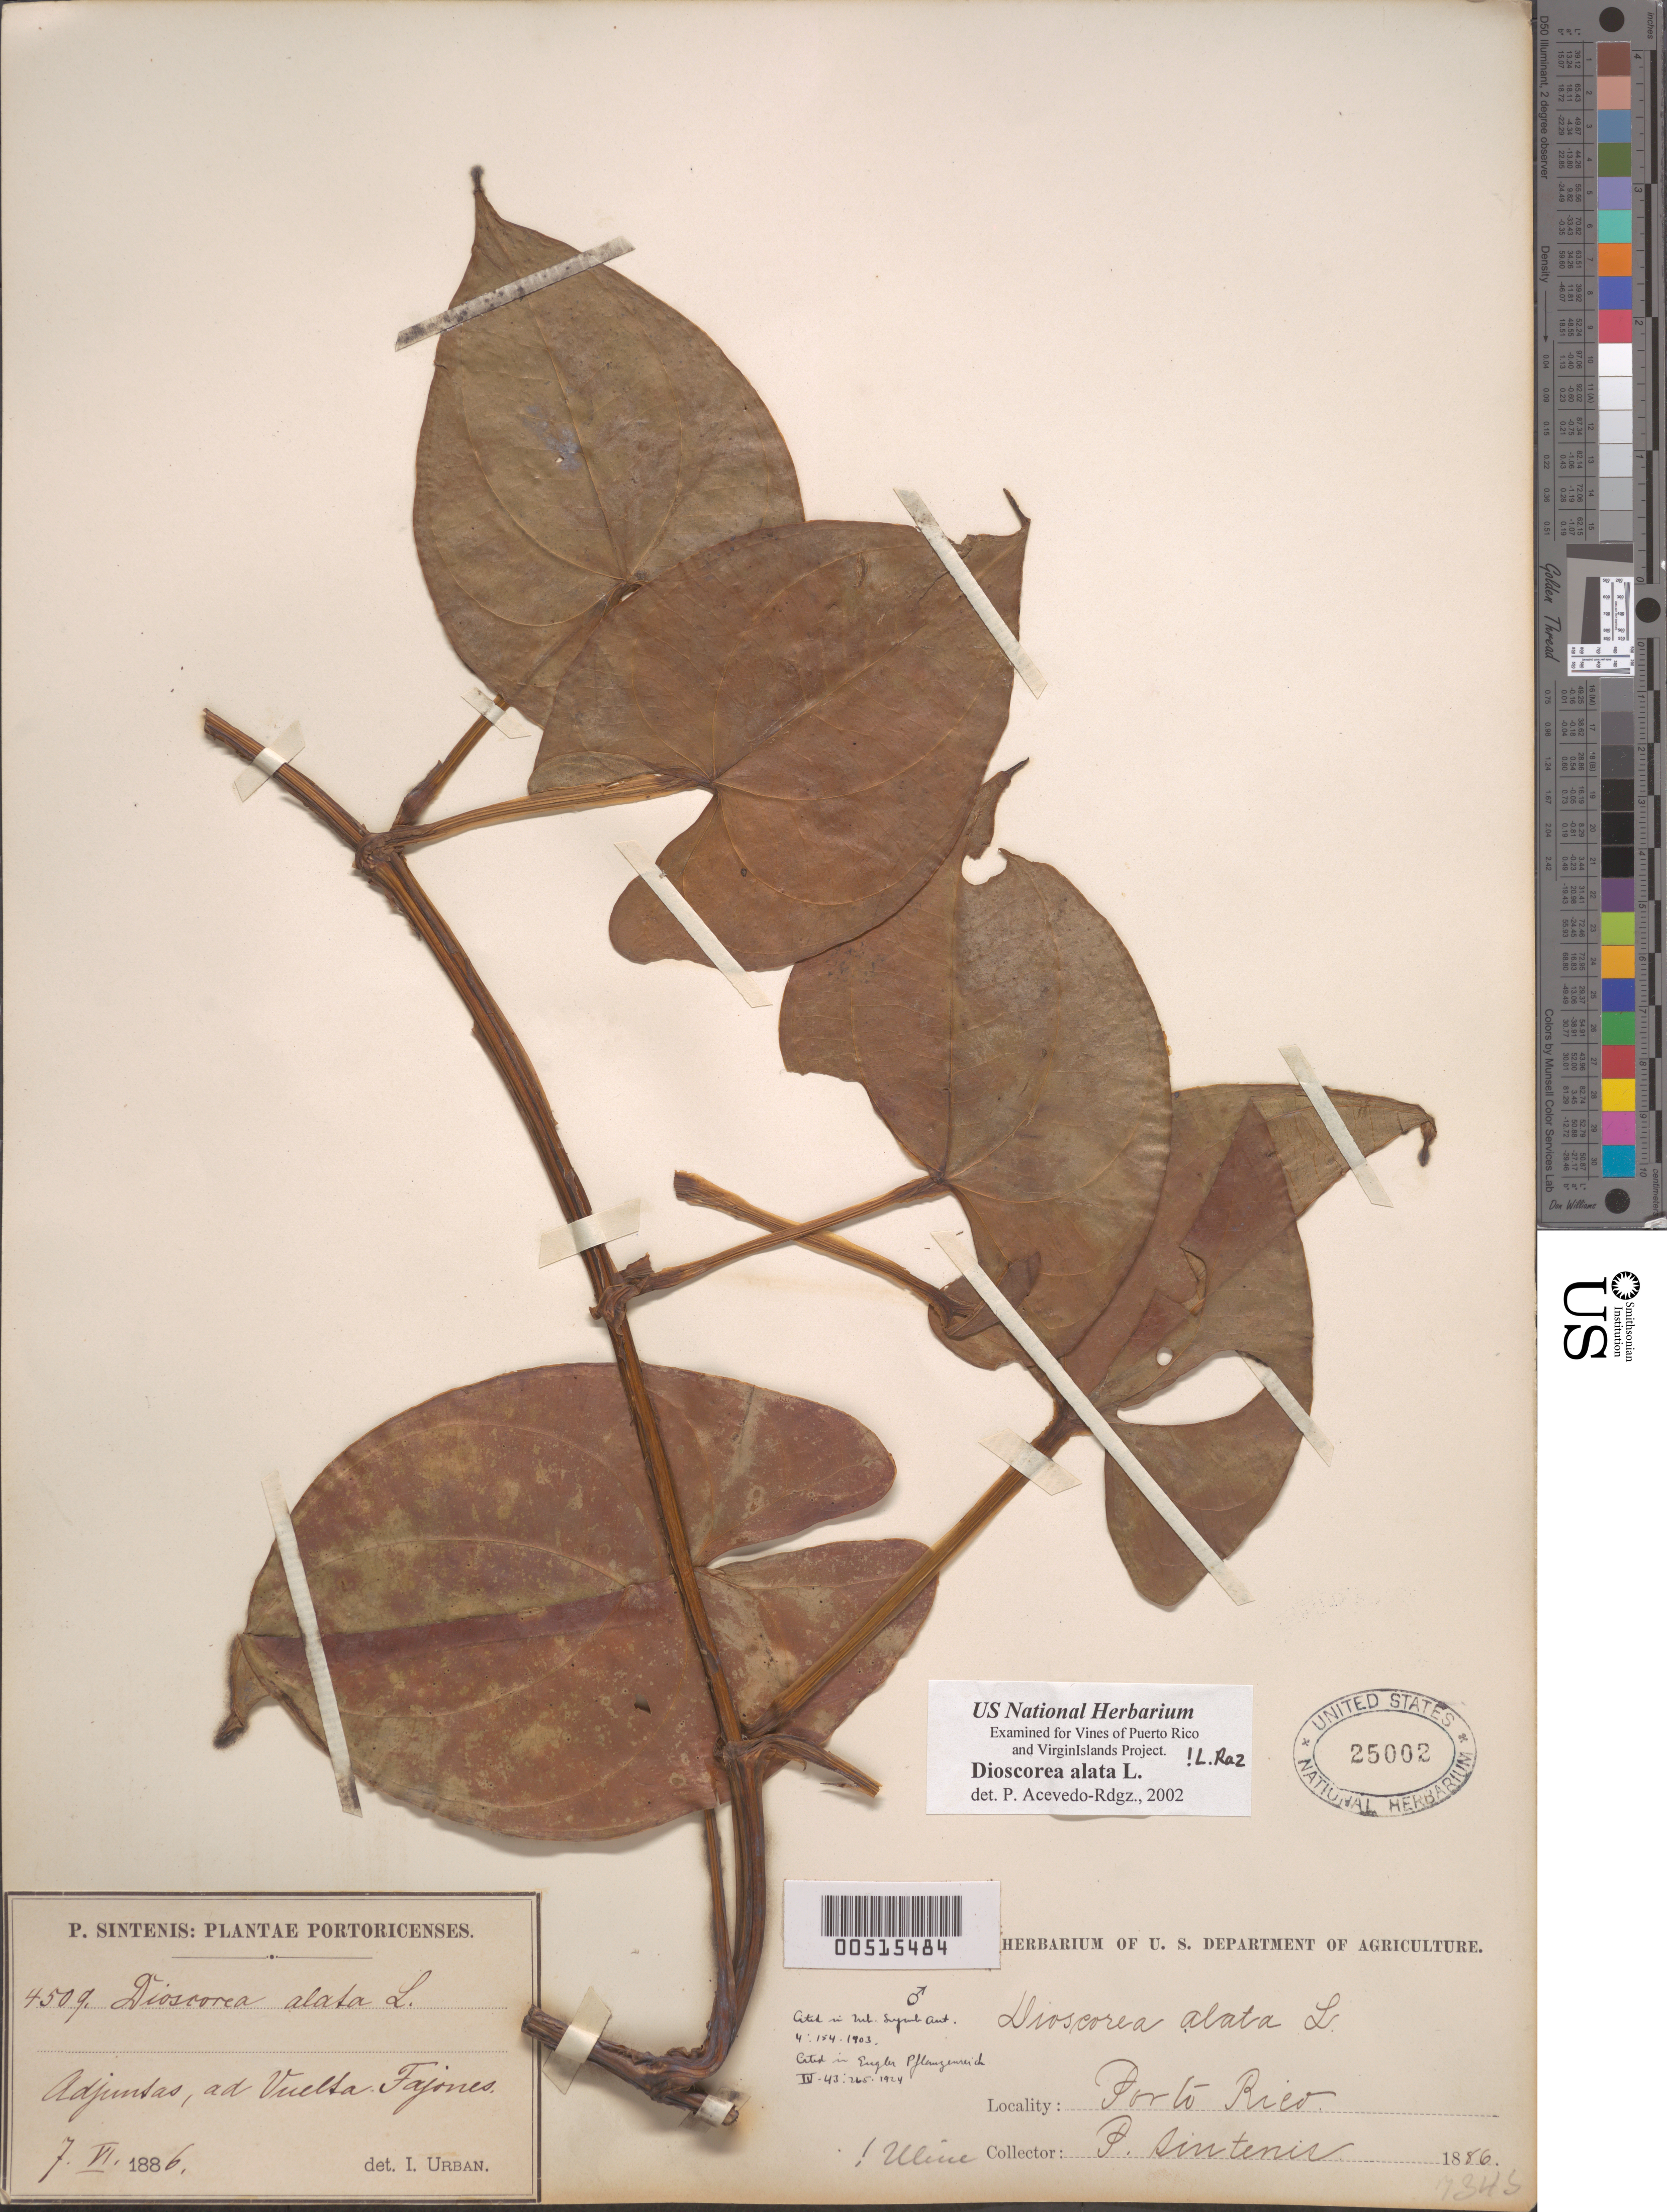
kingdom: Plantae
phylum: Tracheophyta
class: Liliopsida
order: Dioscoreales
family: Dioscoreaceae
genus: Dioscorea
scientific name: Dioscorea alata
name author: L.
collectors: P. Sintenis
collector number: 4509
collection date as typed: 07 Jun 1886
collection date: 1886-06-07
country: Puerto Rico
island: Greater Antilles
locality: Adjuntas at Vuelta Fajones.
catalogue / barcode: US 25002